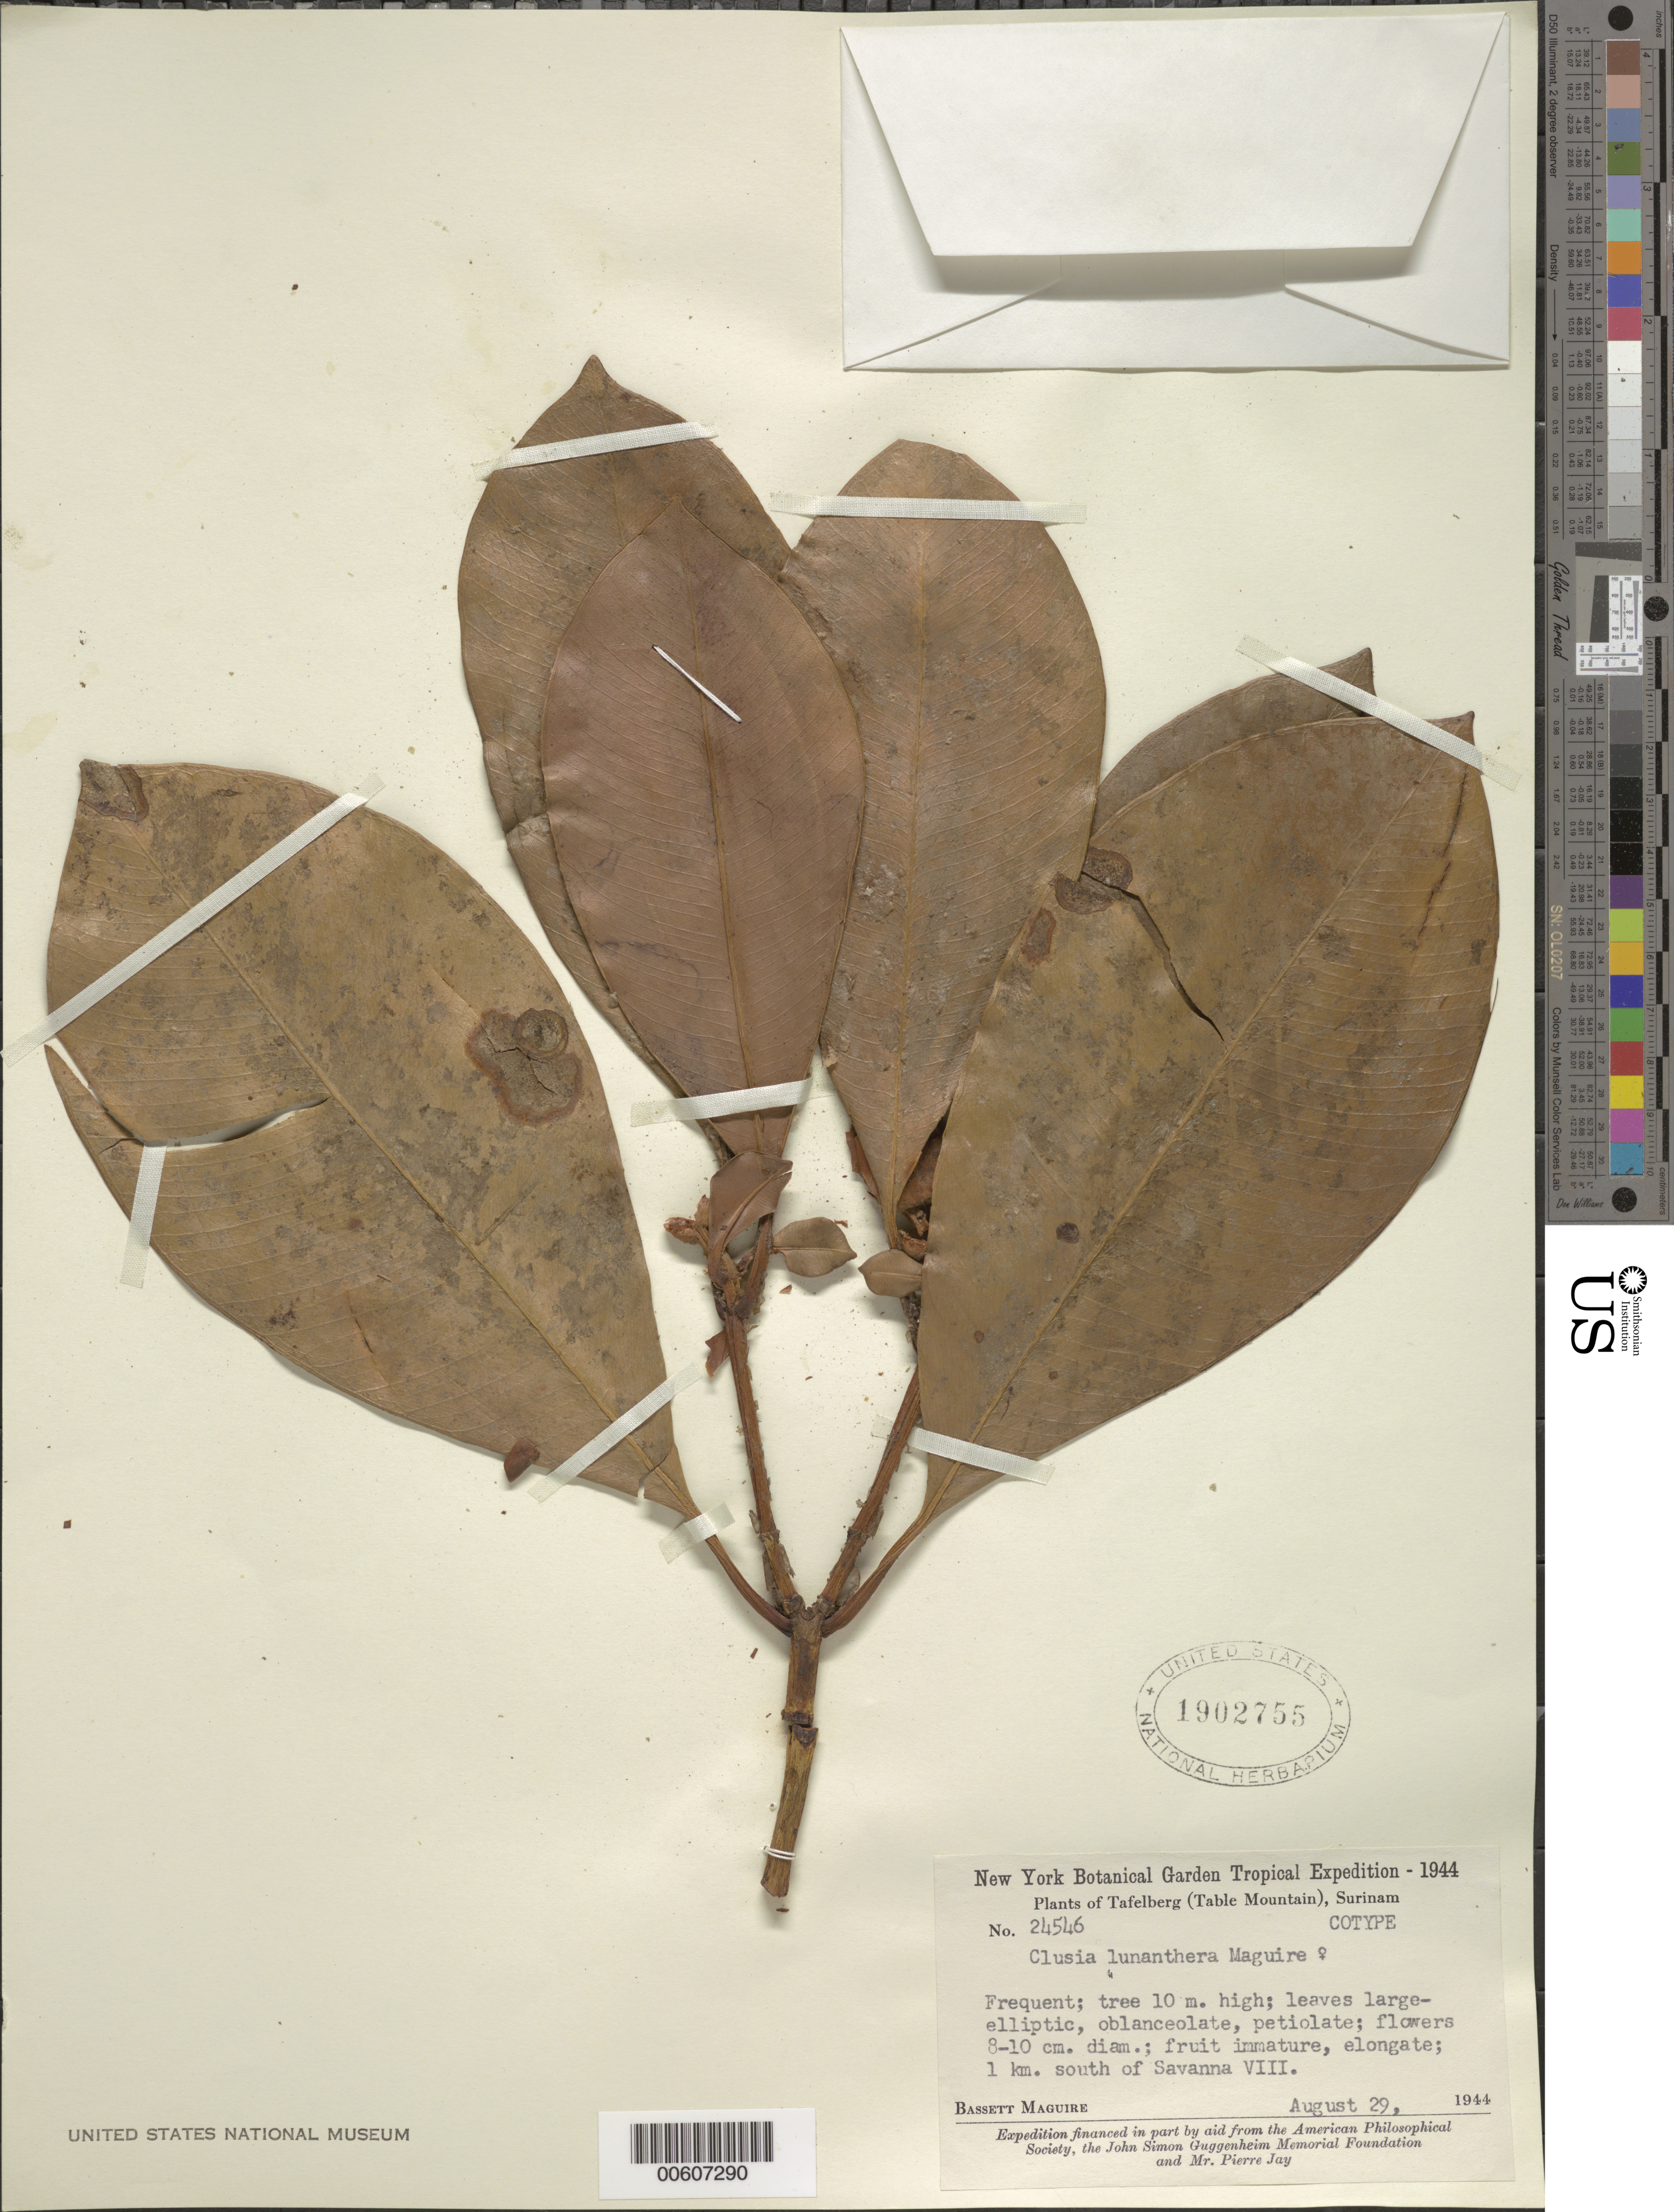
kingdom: Plantae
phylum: Tracheophyta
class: Magnoliopsida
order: Malpighiales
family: Clusiaceae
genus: Clusia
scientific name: Clusia lunanthera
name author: Maguire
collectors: B. Maguire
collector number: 24546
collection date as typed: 29-Aug-44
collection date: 1944-08-29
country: Suriname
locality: Tafelberg (Table Mountain), Savanna VIII, 1 km S of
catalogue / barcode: US 1902755